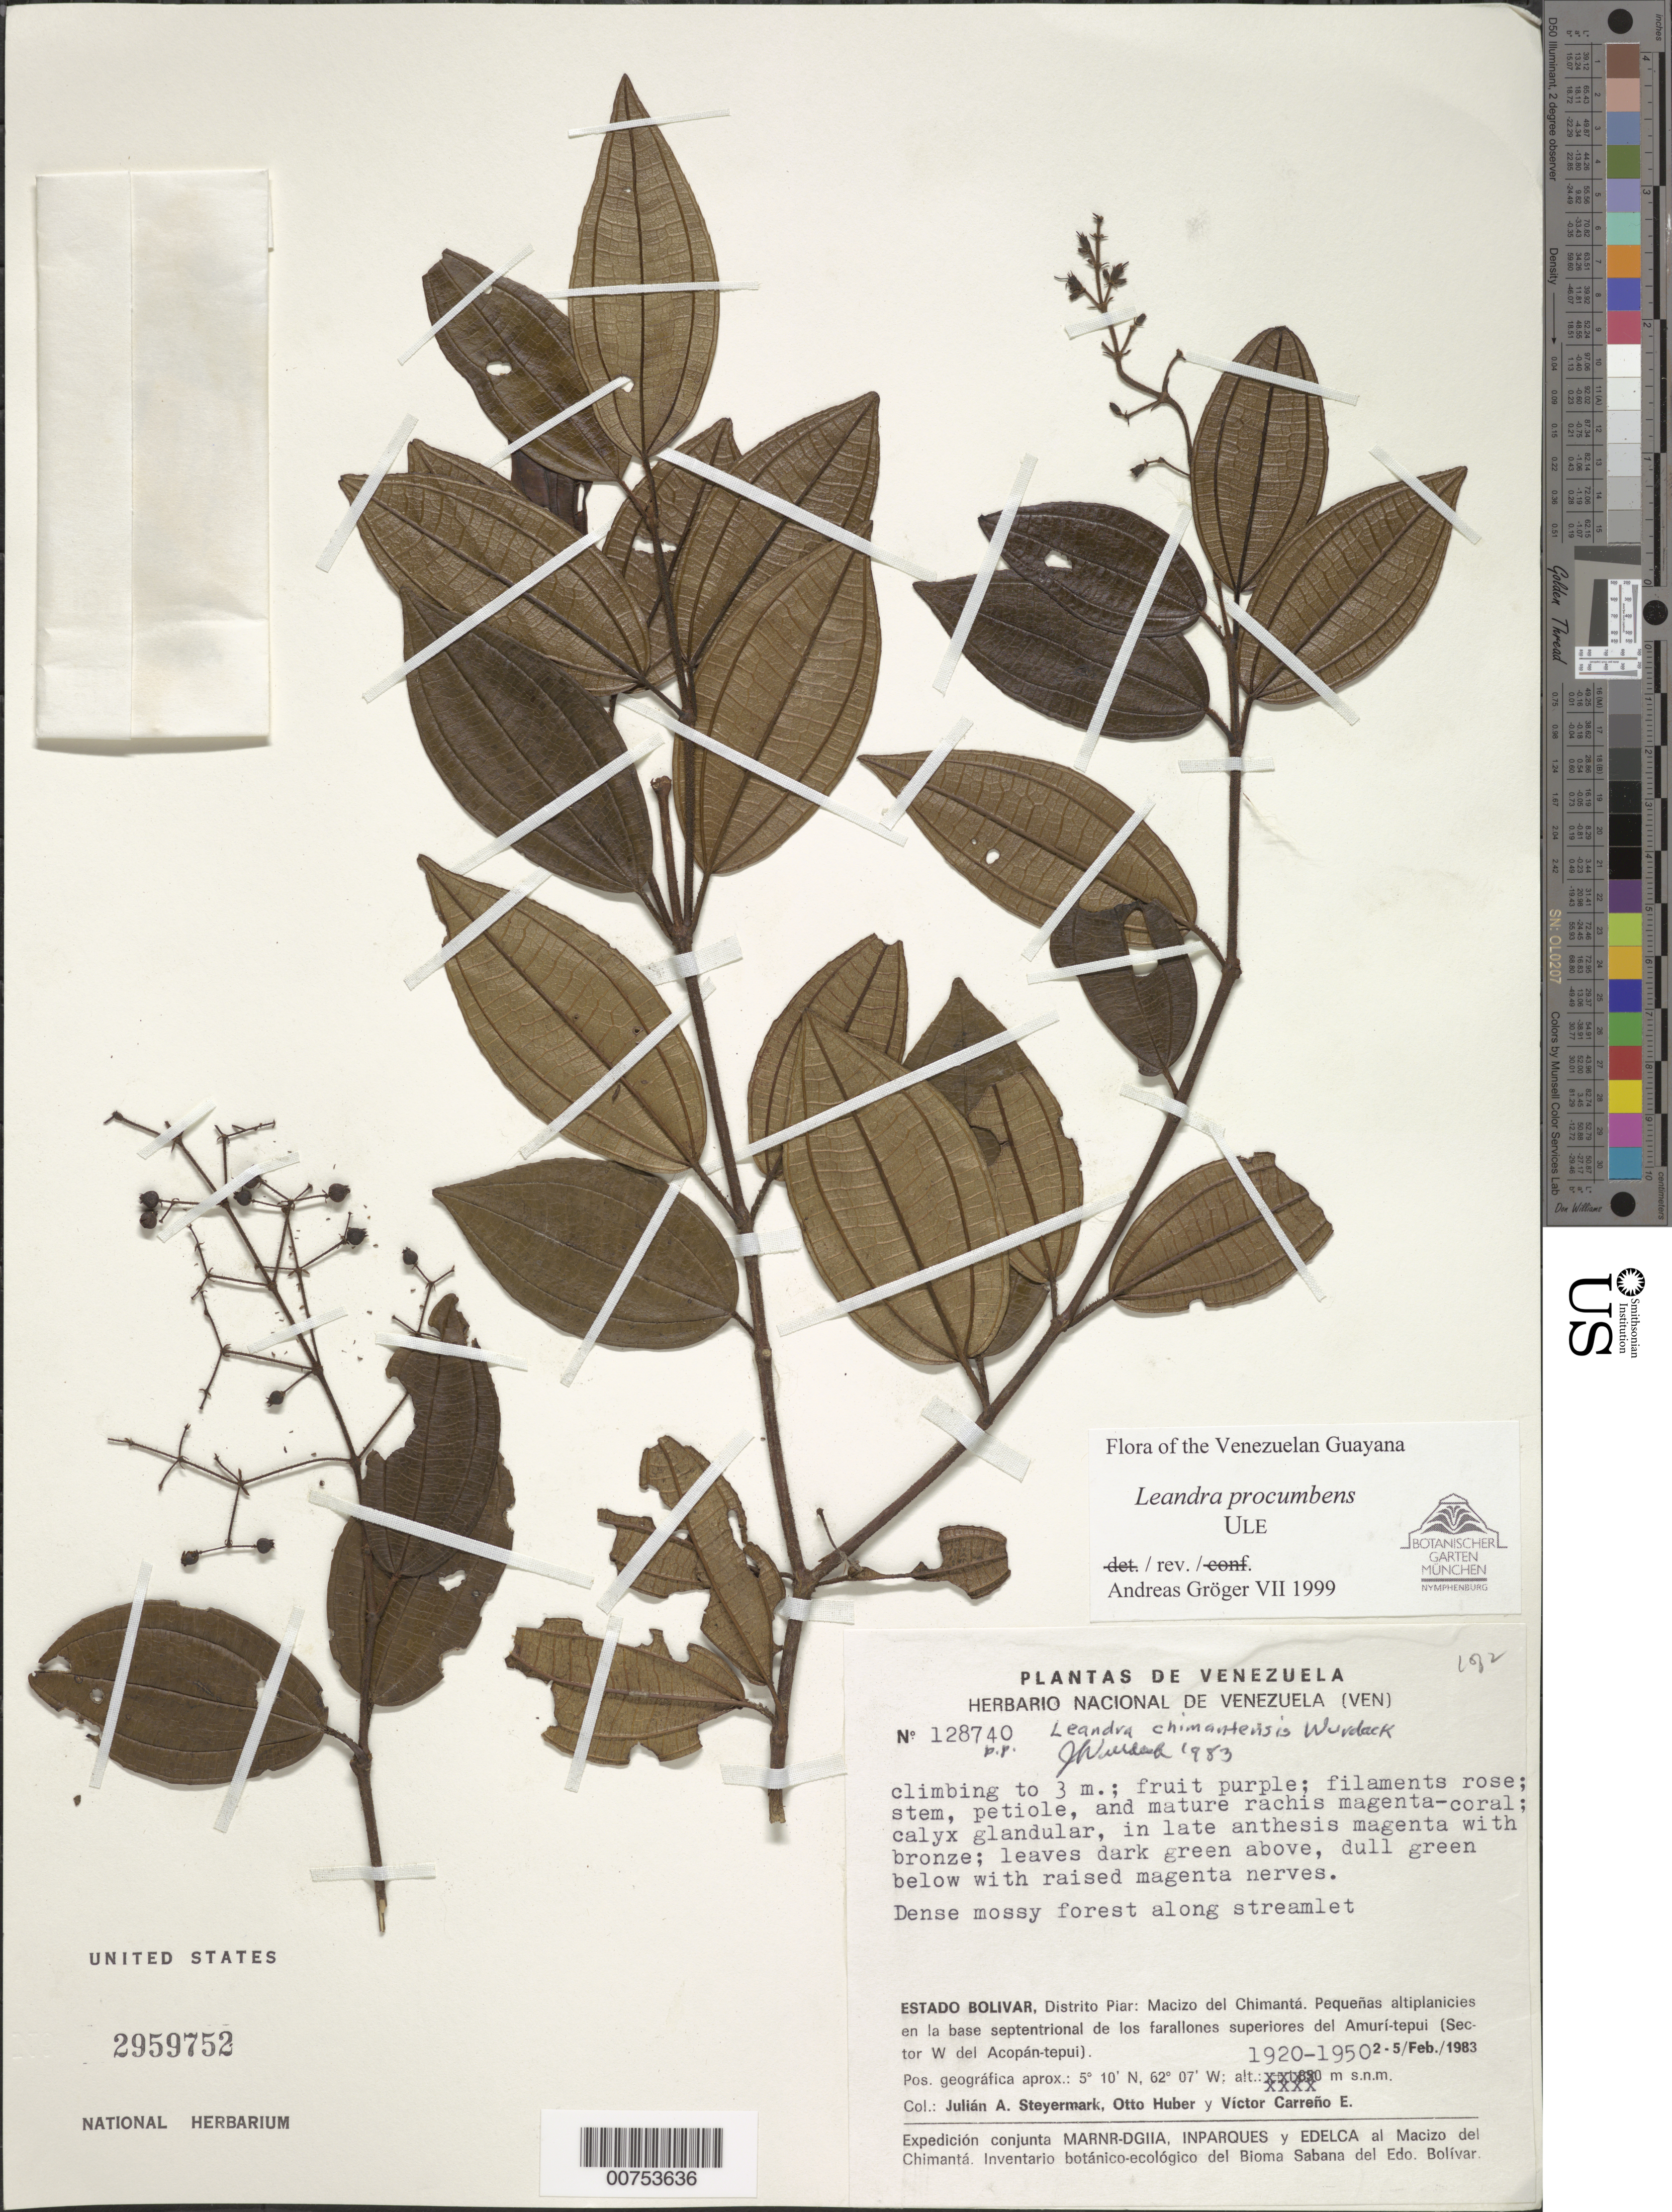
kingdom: Plantae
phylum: Tracheophyta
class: Magnoliopsida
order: Myrtales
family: Melastomataceae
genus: Leandra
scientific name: Leandra procumbens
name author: Ule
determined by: Gröger, A.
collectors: J. Steyermark, O. Huber & V. Carreño E.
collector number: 128740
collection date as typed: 2-Feb-83 to 5-Feb-83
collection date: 1983-02-02/1983-02-05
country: Venezuela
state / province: Bolívar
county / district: Piar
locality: Macizo del Chimantá, Amuí-tepuí, (Sector W del Acopán-tepuí)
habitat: Dense mossy forest along streamlet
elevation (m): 1920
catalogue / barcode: US 2959752